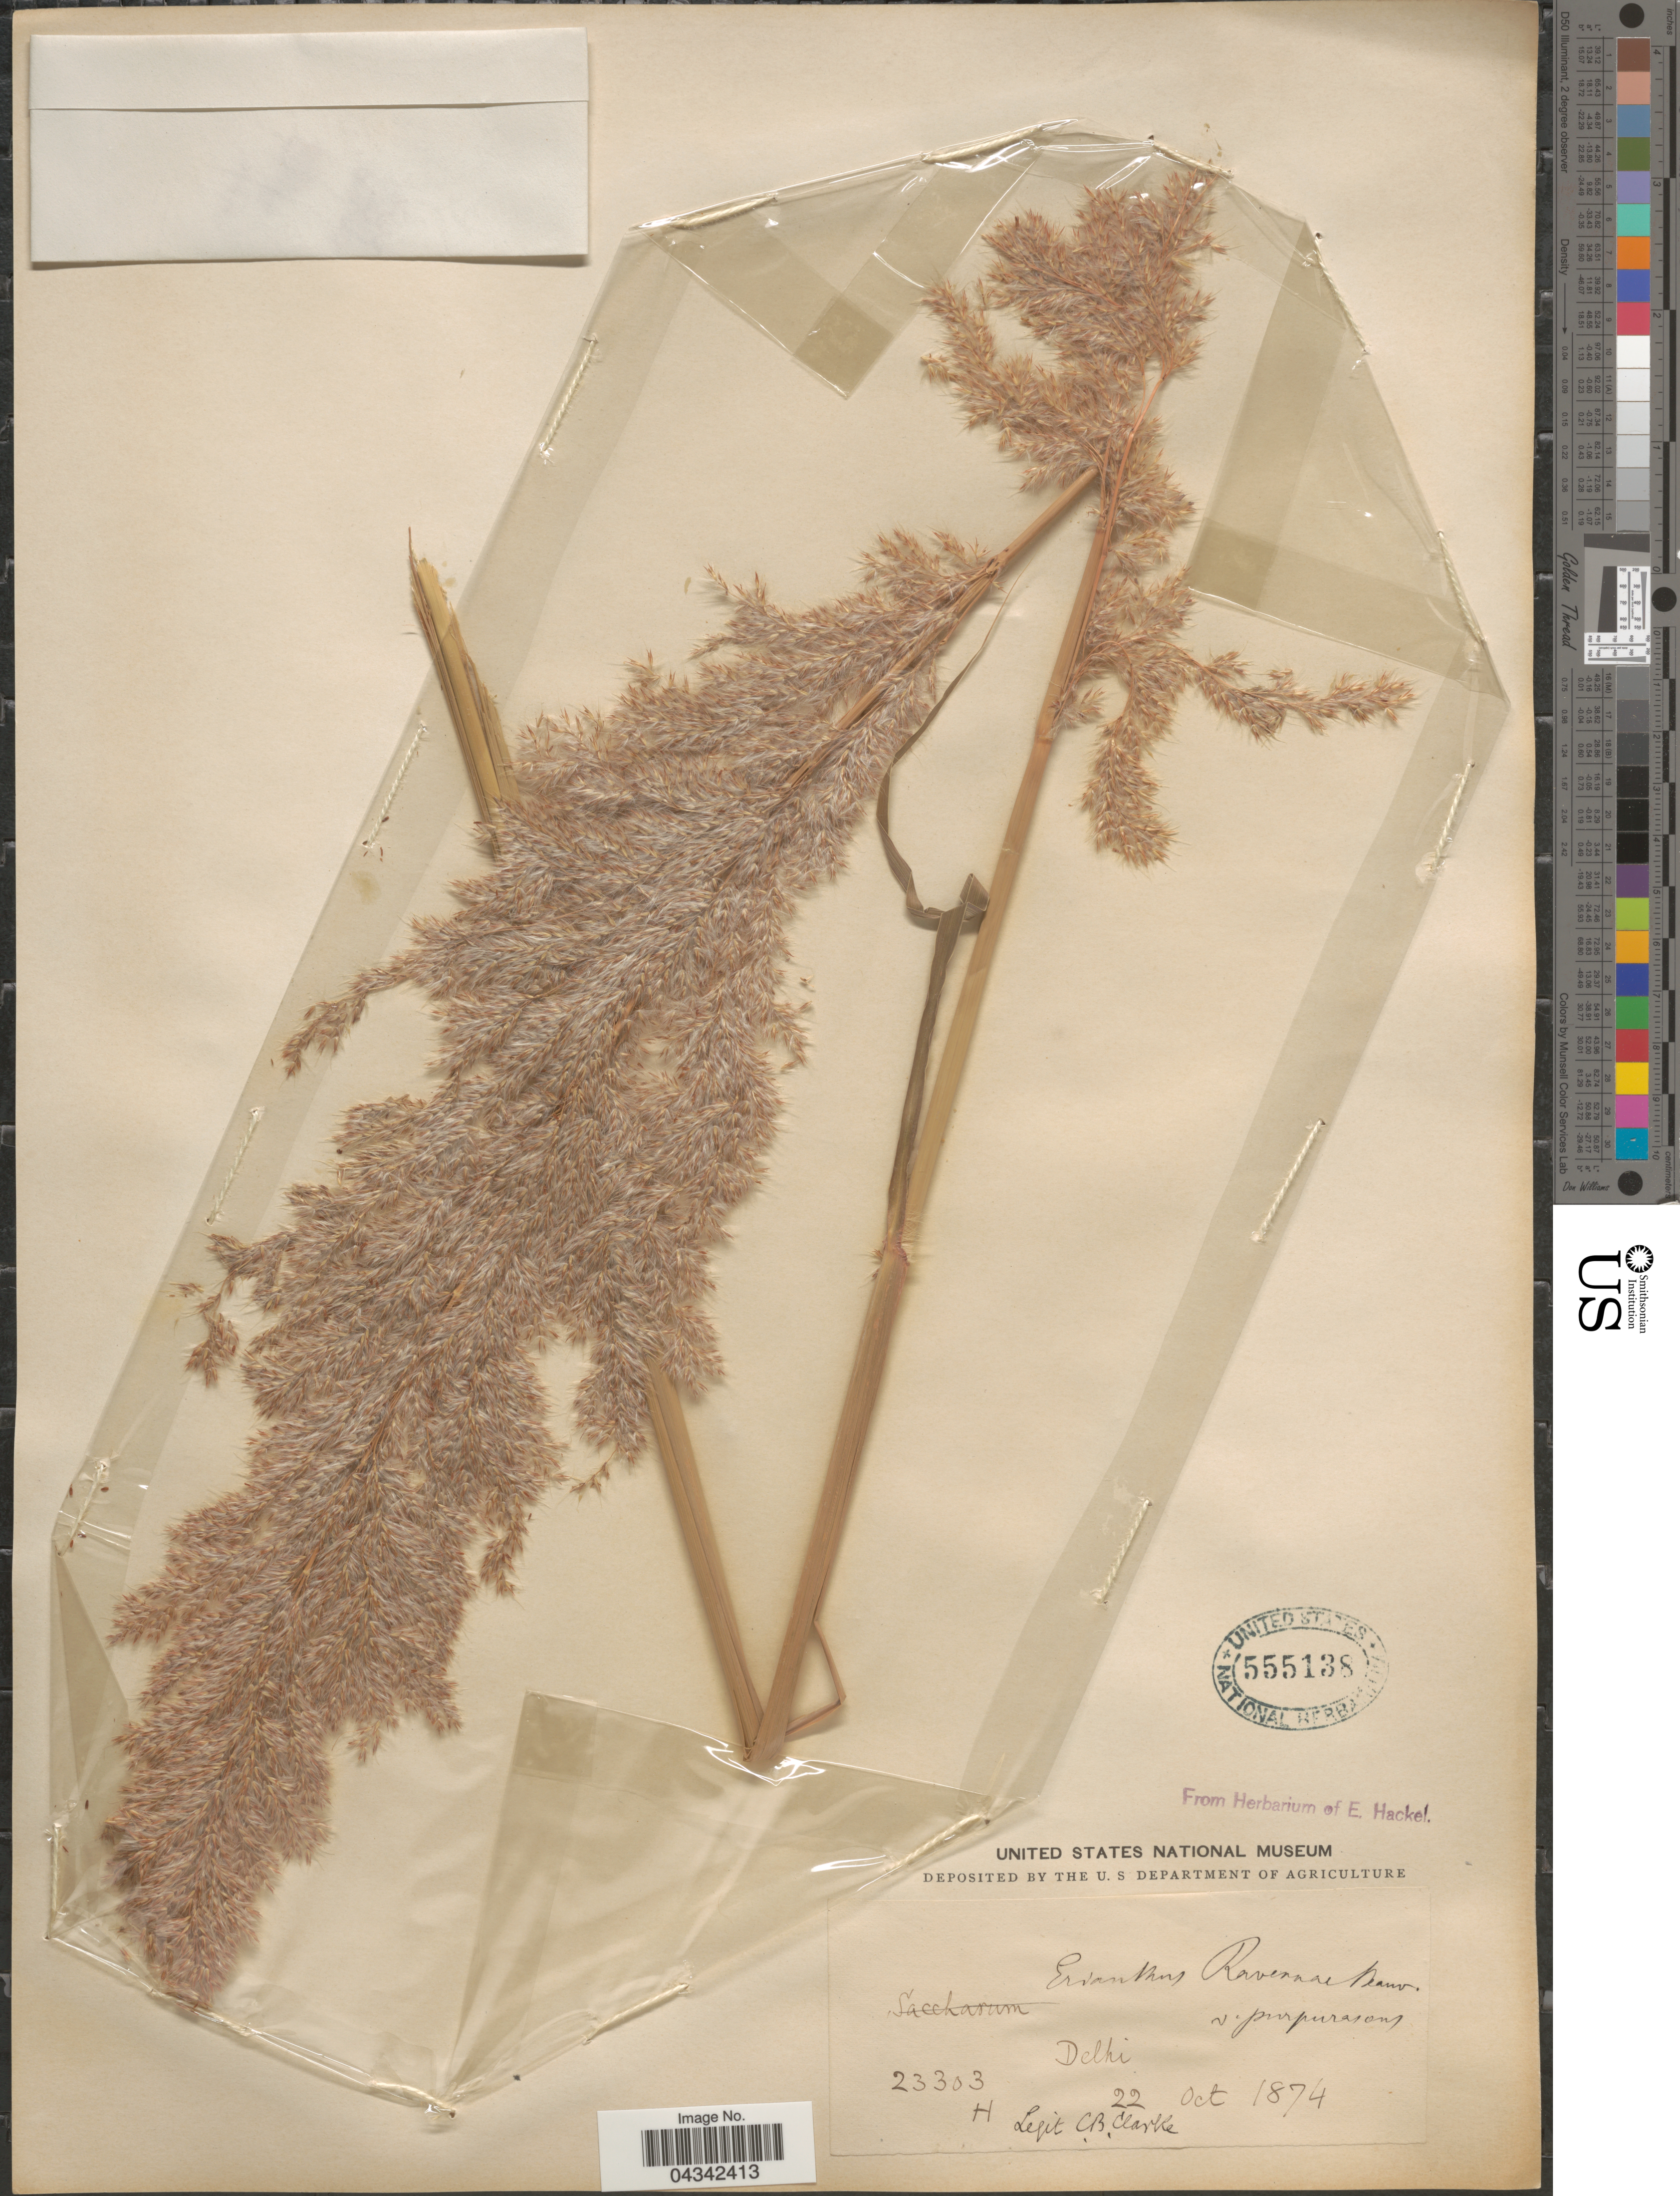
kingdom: Plantae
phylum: Tracheophyta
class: Liliopsida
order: Poales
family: Poaceae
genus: Tripidium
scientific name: Tripidium ravennae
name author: (L.) H. Scholz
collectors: C. B. Clarke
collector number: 23303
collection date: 1874-10-22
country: India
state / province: Delhi, Capital Territory of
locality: Delhi.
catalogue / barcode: US 555138